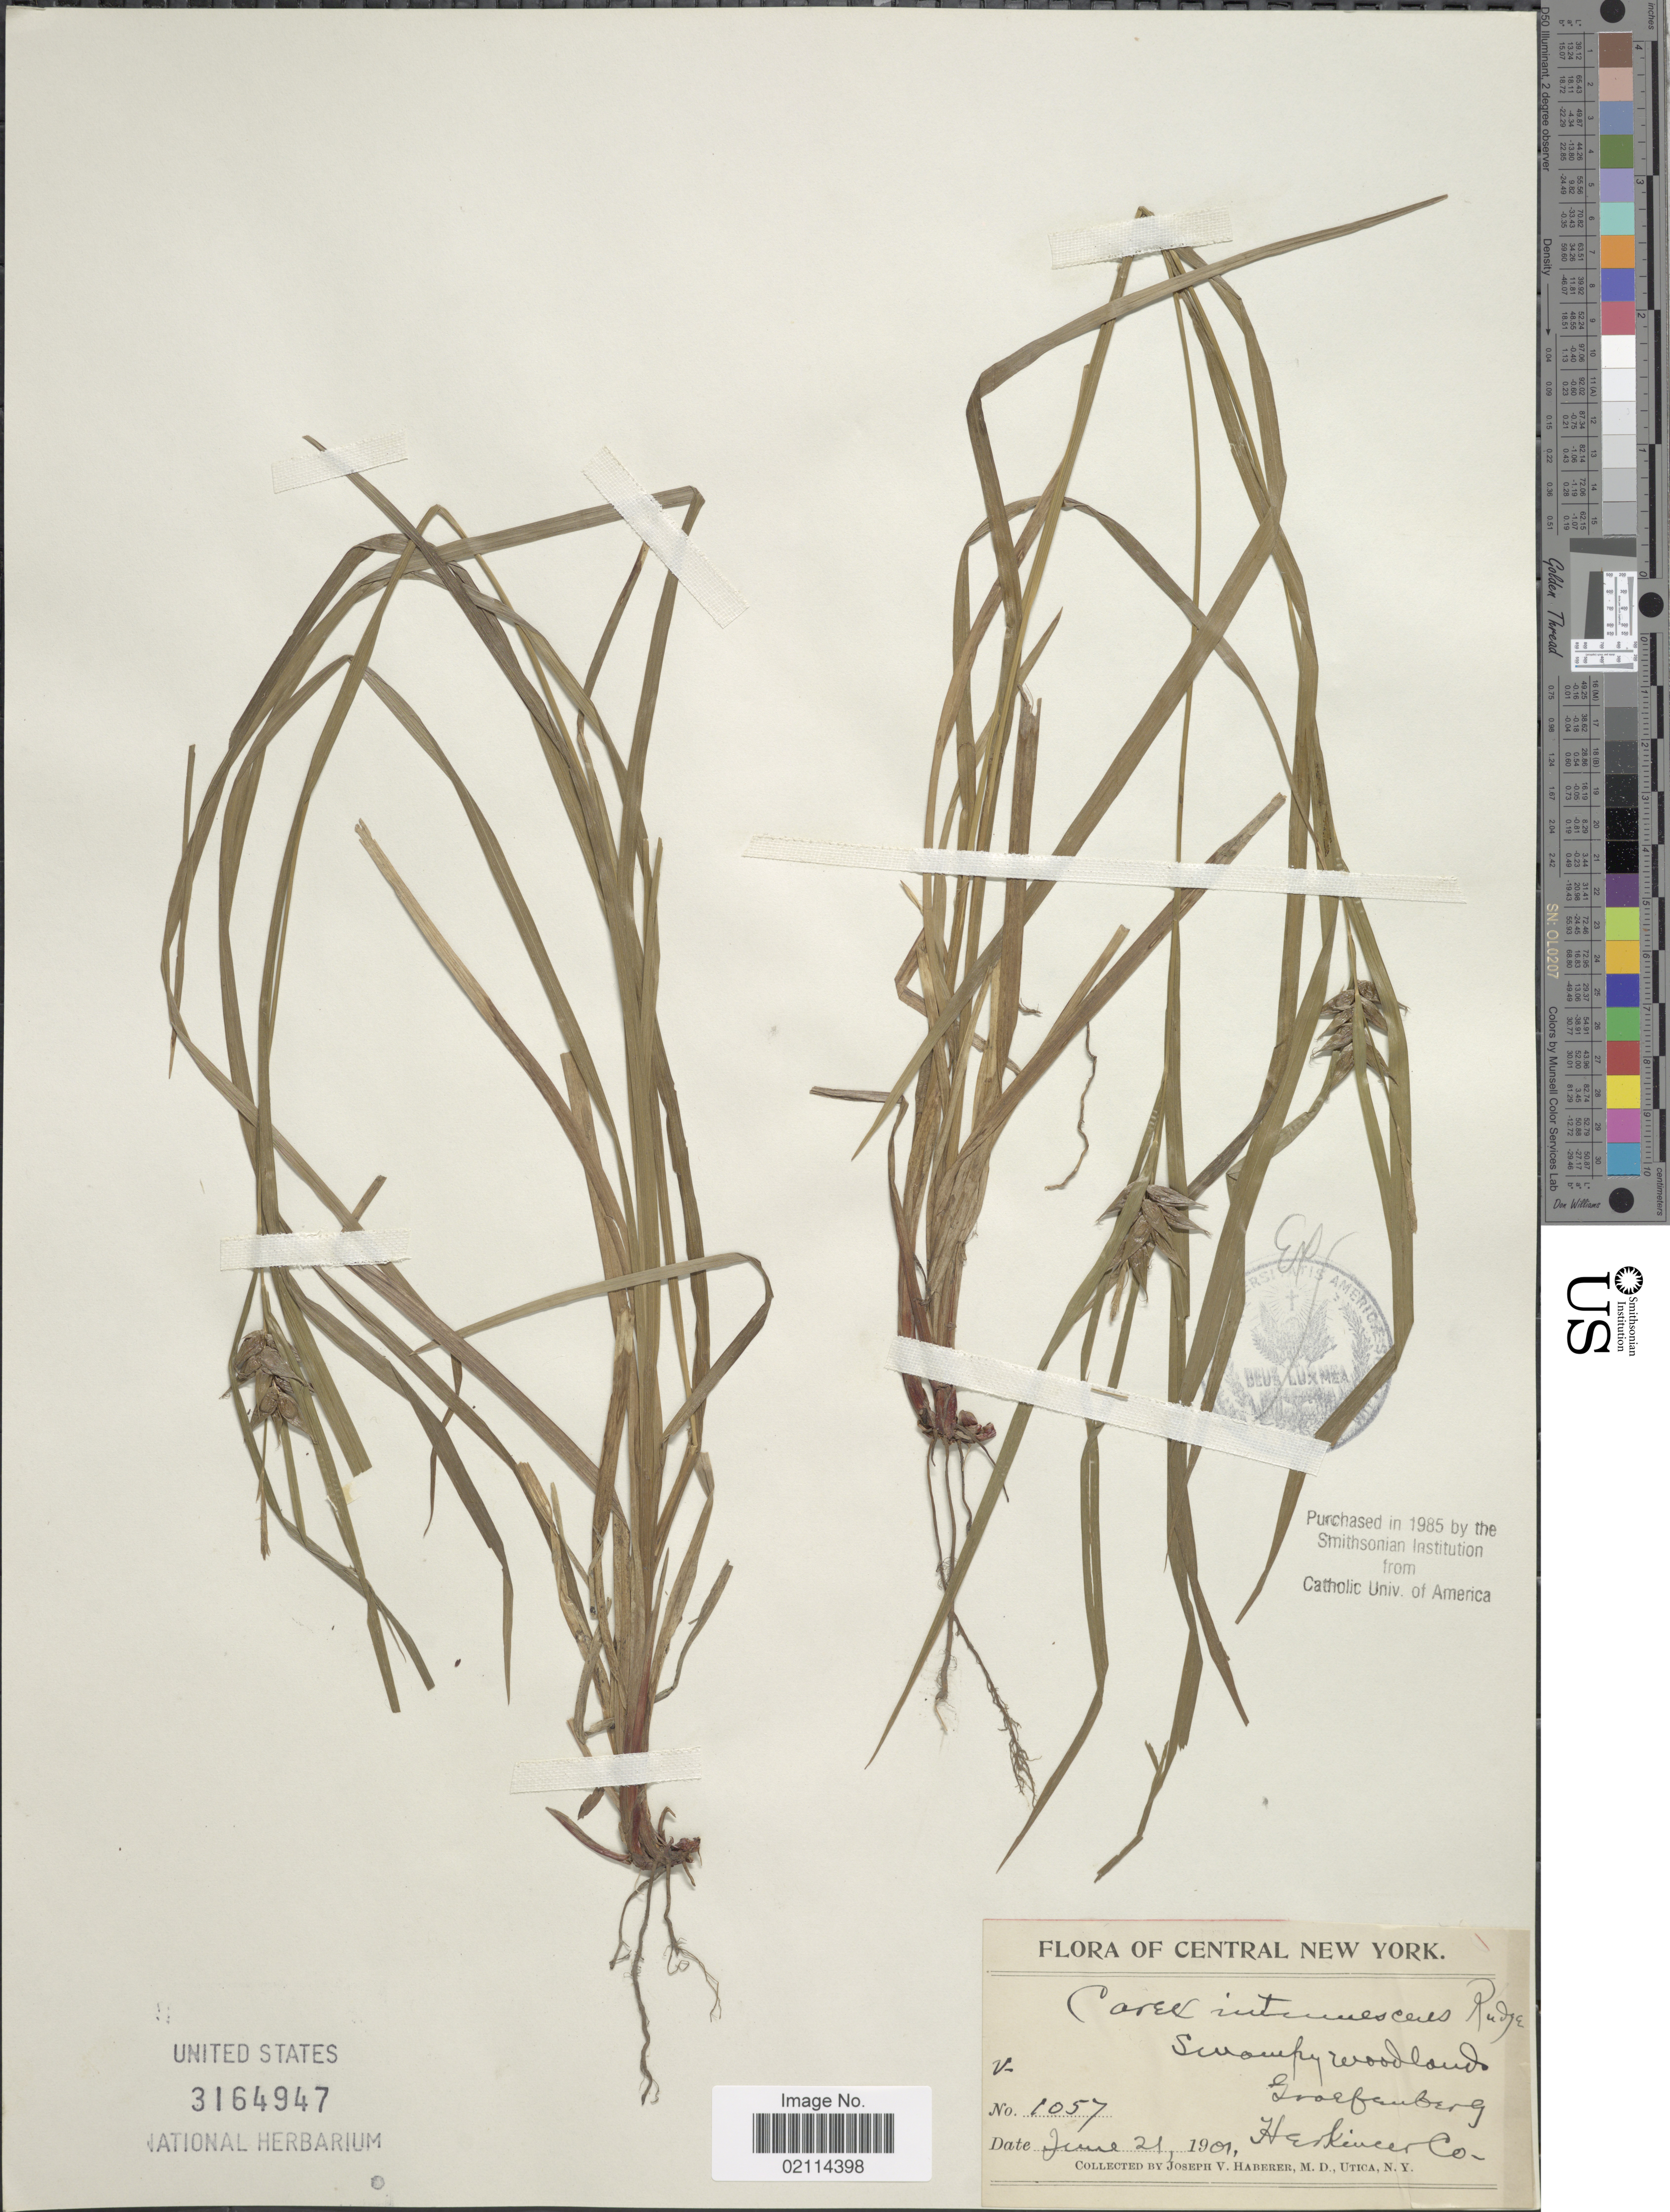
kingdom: Plantae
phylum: Tracheophyta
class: Liliopsida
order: Poales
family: Cyperaceae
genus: Carex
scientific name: Carex intumescens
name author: Rudge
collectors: J. V. Haberer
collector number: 1057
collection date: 1901-06-21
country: United States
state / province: New York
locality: Central New York, swampy woodland, Graefenberg, Herkimer Co.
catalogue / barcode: US 3164947